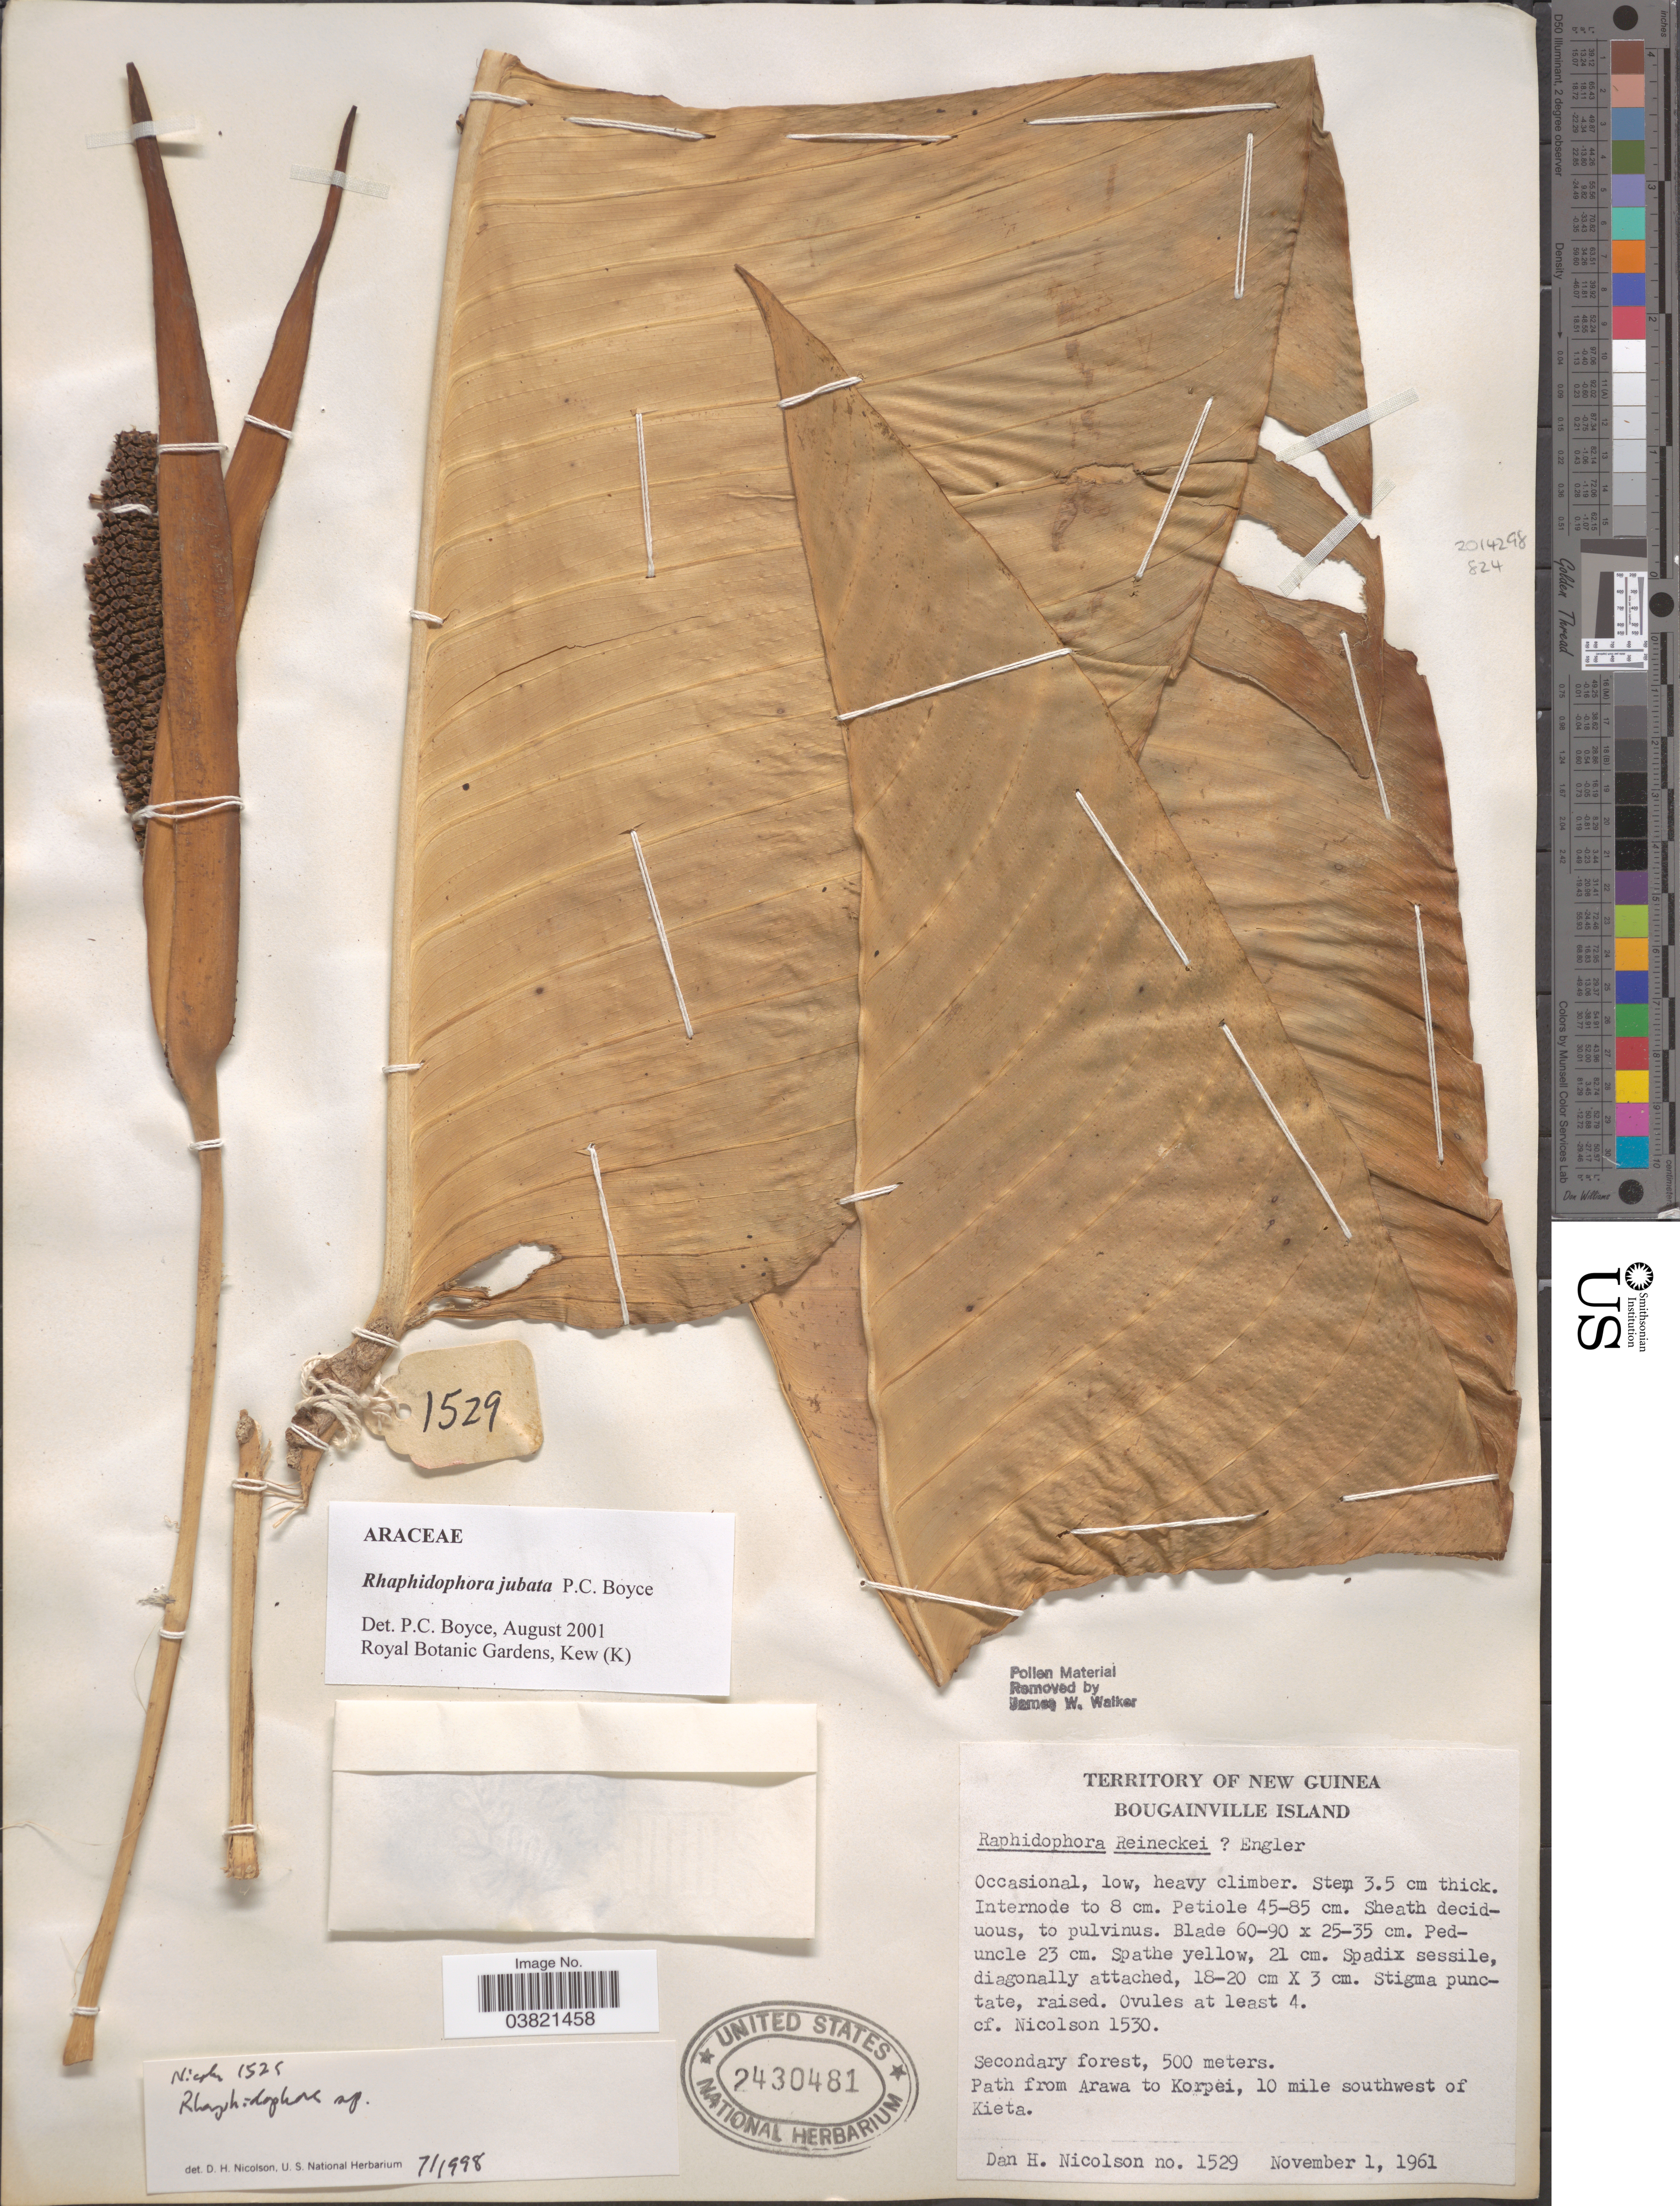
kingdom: Plantae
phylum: Tracheophyta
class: Liliopsida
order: Alismatales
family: Araceae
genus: Rhaphidophora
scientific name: Rhaphidophora jubata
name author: P.C. Boyce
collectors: D. H. Nicolson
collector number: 1529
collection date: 1961-11-01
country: Papua New Guinea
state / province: Bougainville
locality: Territory of New Guinea. Bougainville Island. Path from Arawa to Korpei, 10 mile southwest of Kieta.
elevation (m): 500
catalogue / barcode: US 2430481